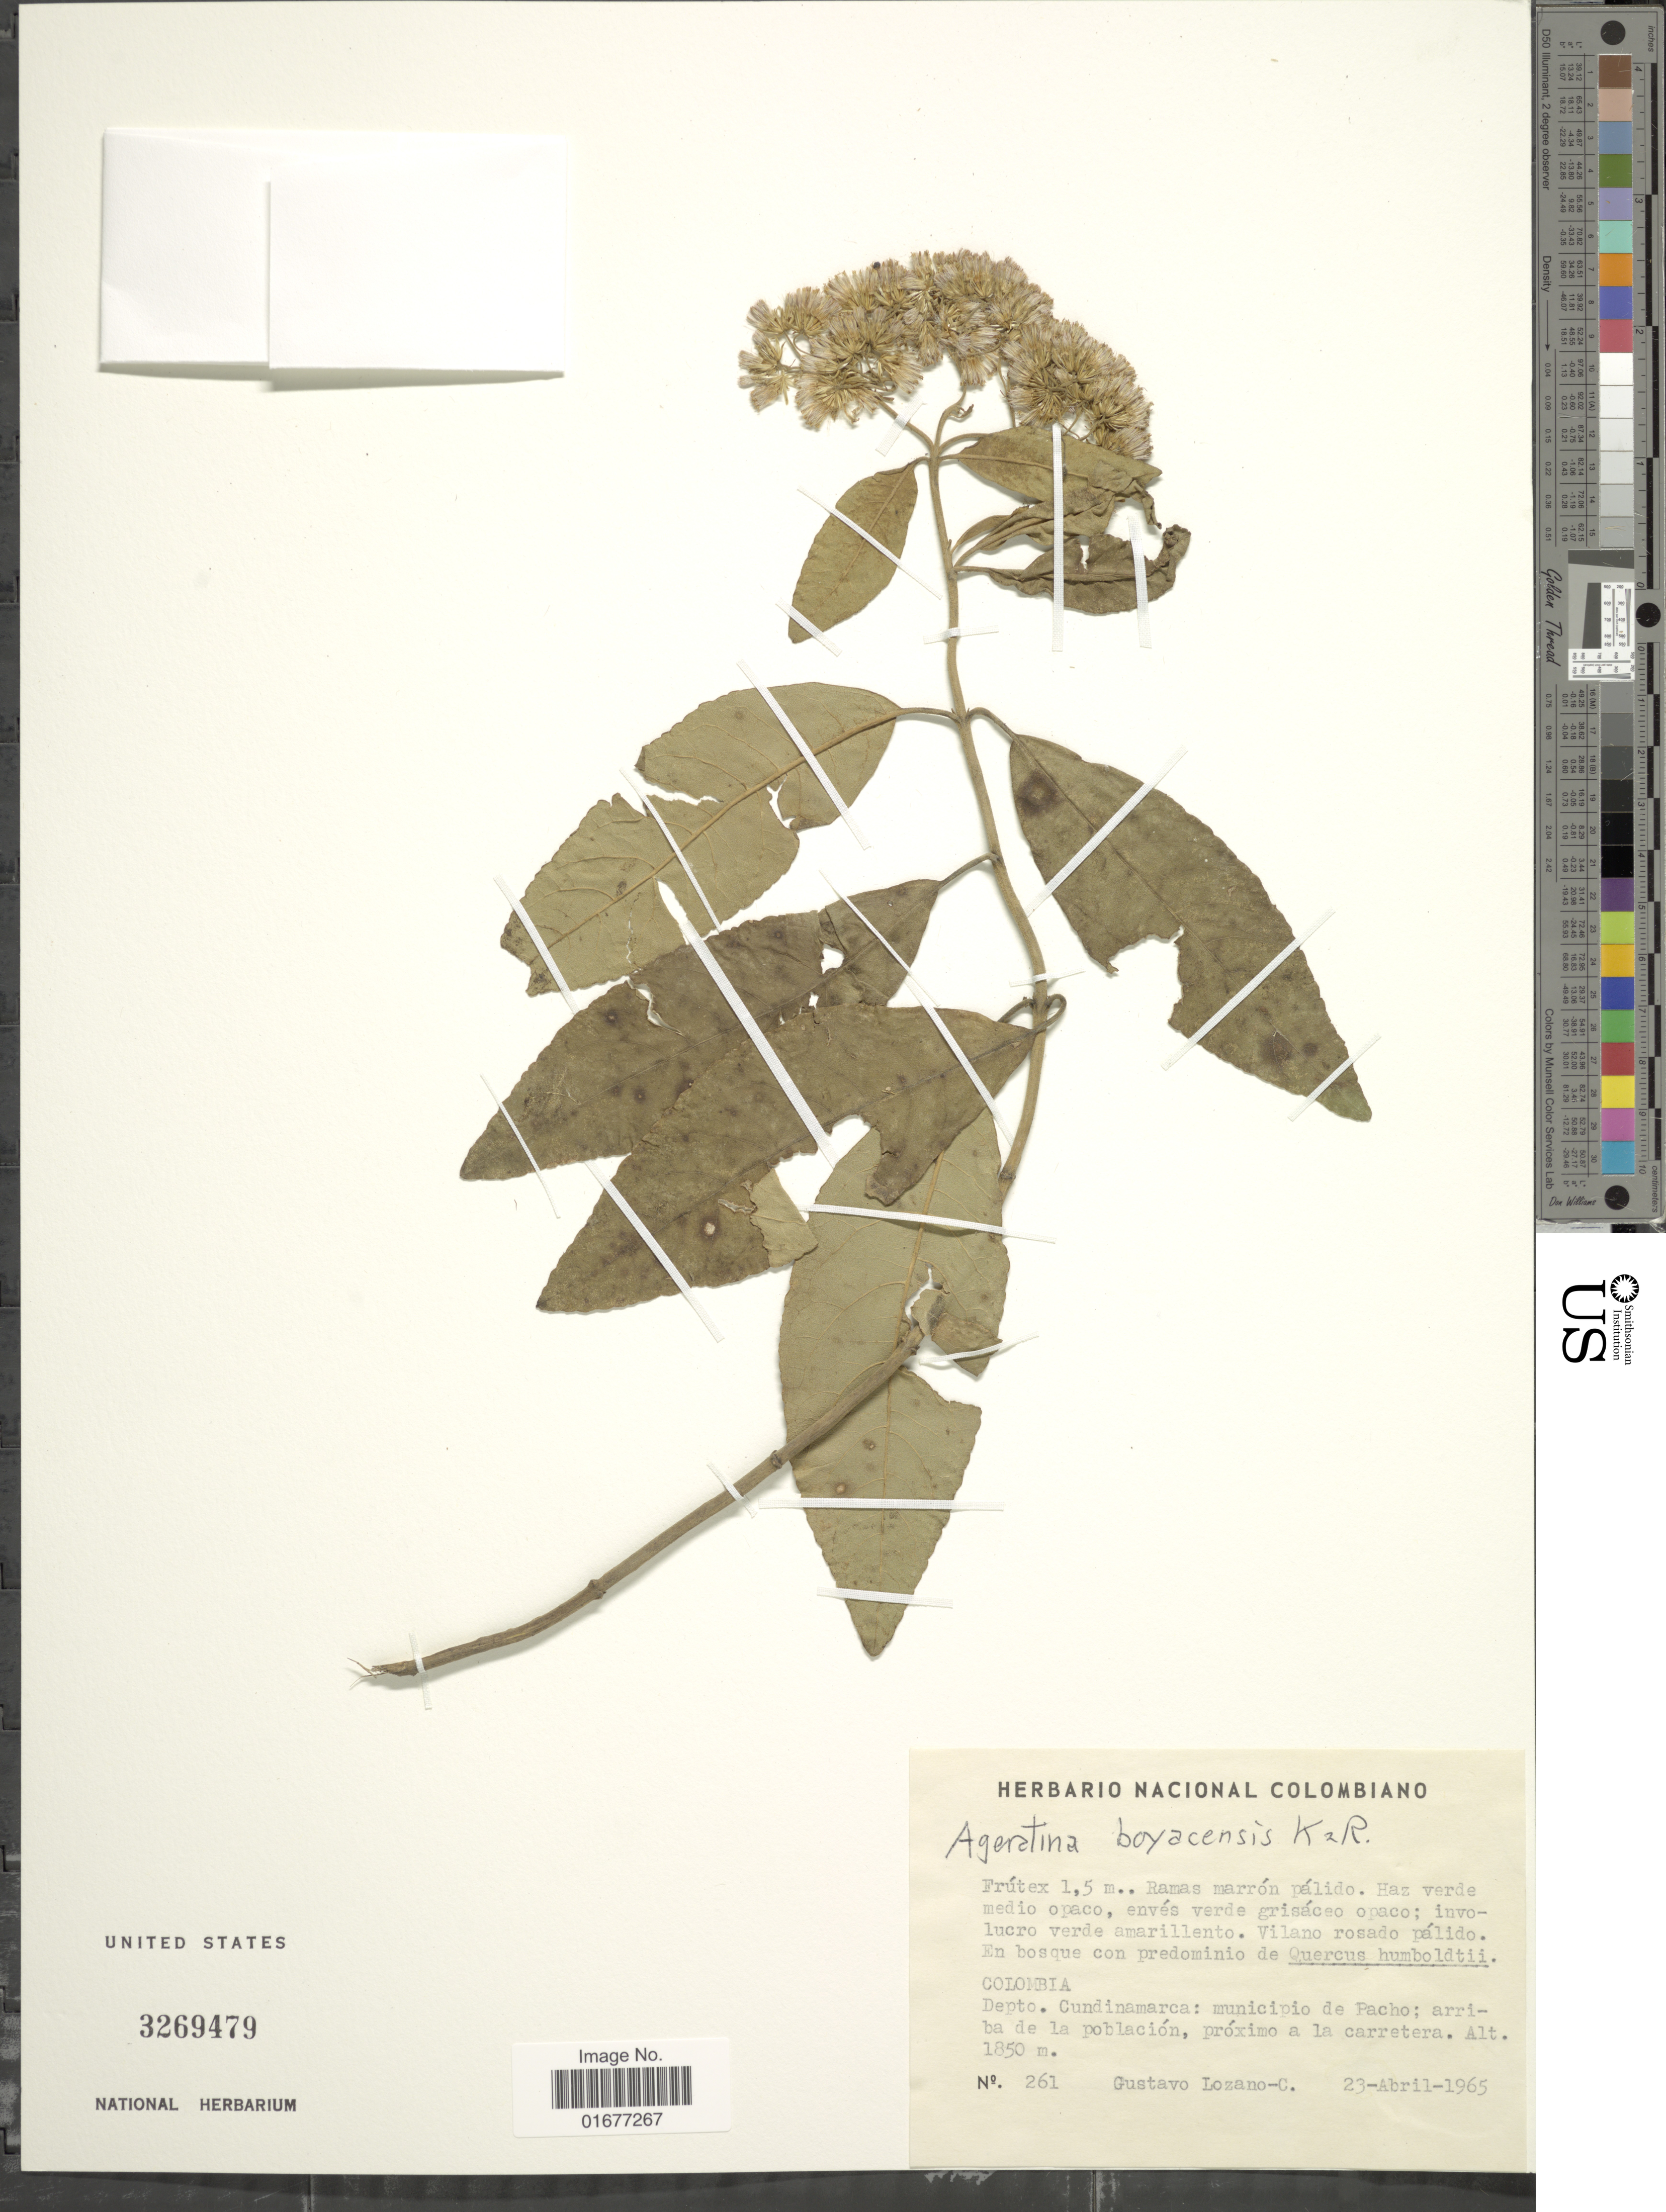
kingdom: Plantae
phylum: Tracheophyta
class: Magnoliopsida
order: Asterales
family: Asteraceae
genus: Ageratina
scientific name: Ageratina boyacensis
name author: R.M. King & H. Rob.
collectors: G. Lozano-Contreras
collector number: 261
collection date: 1965-04-23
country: Colombia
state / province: Cundinamarca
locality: Municipio de Pacho; arriba de La poblacion, proximo a la carretera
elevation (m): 1850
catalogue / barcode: US 3269479